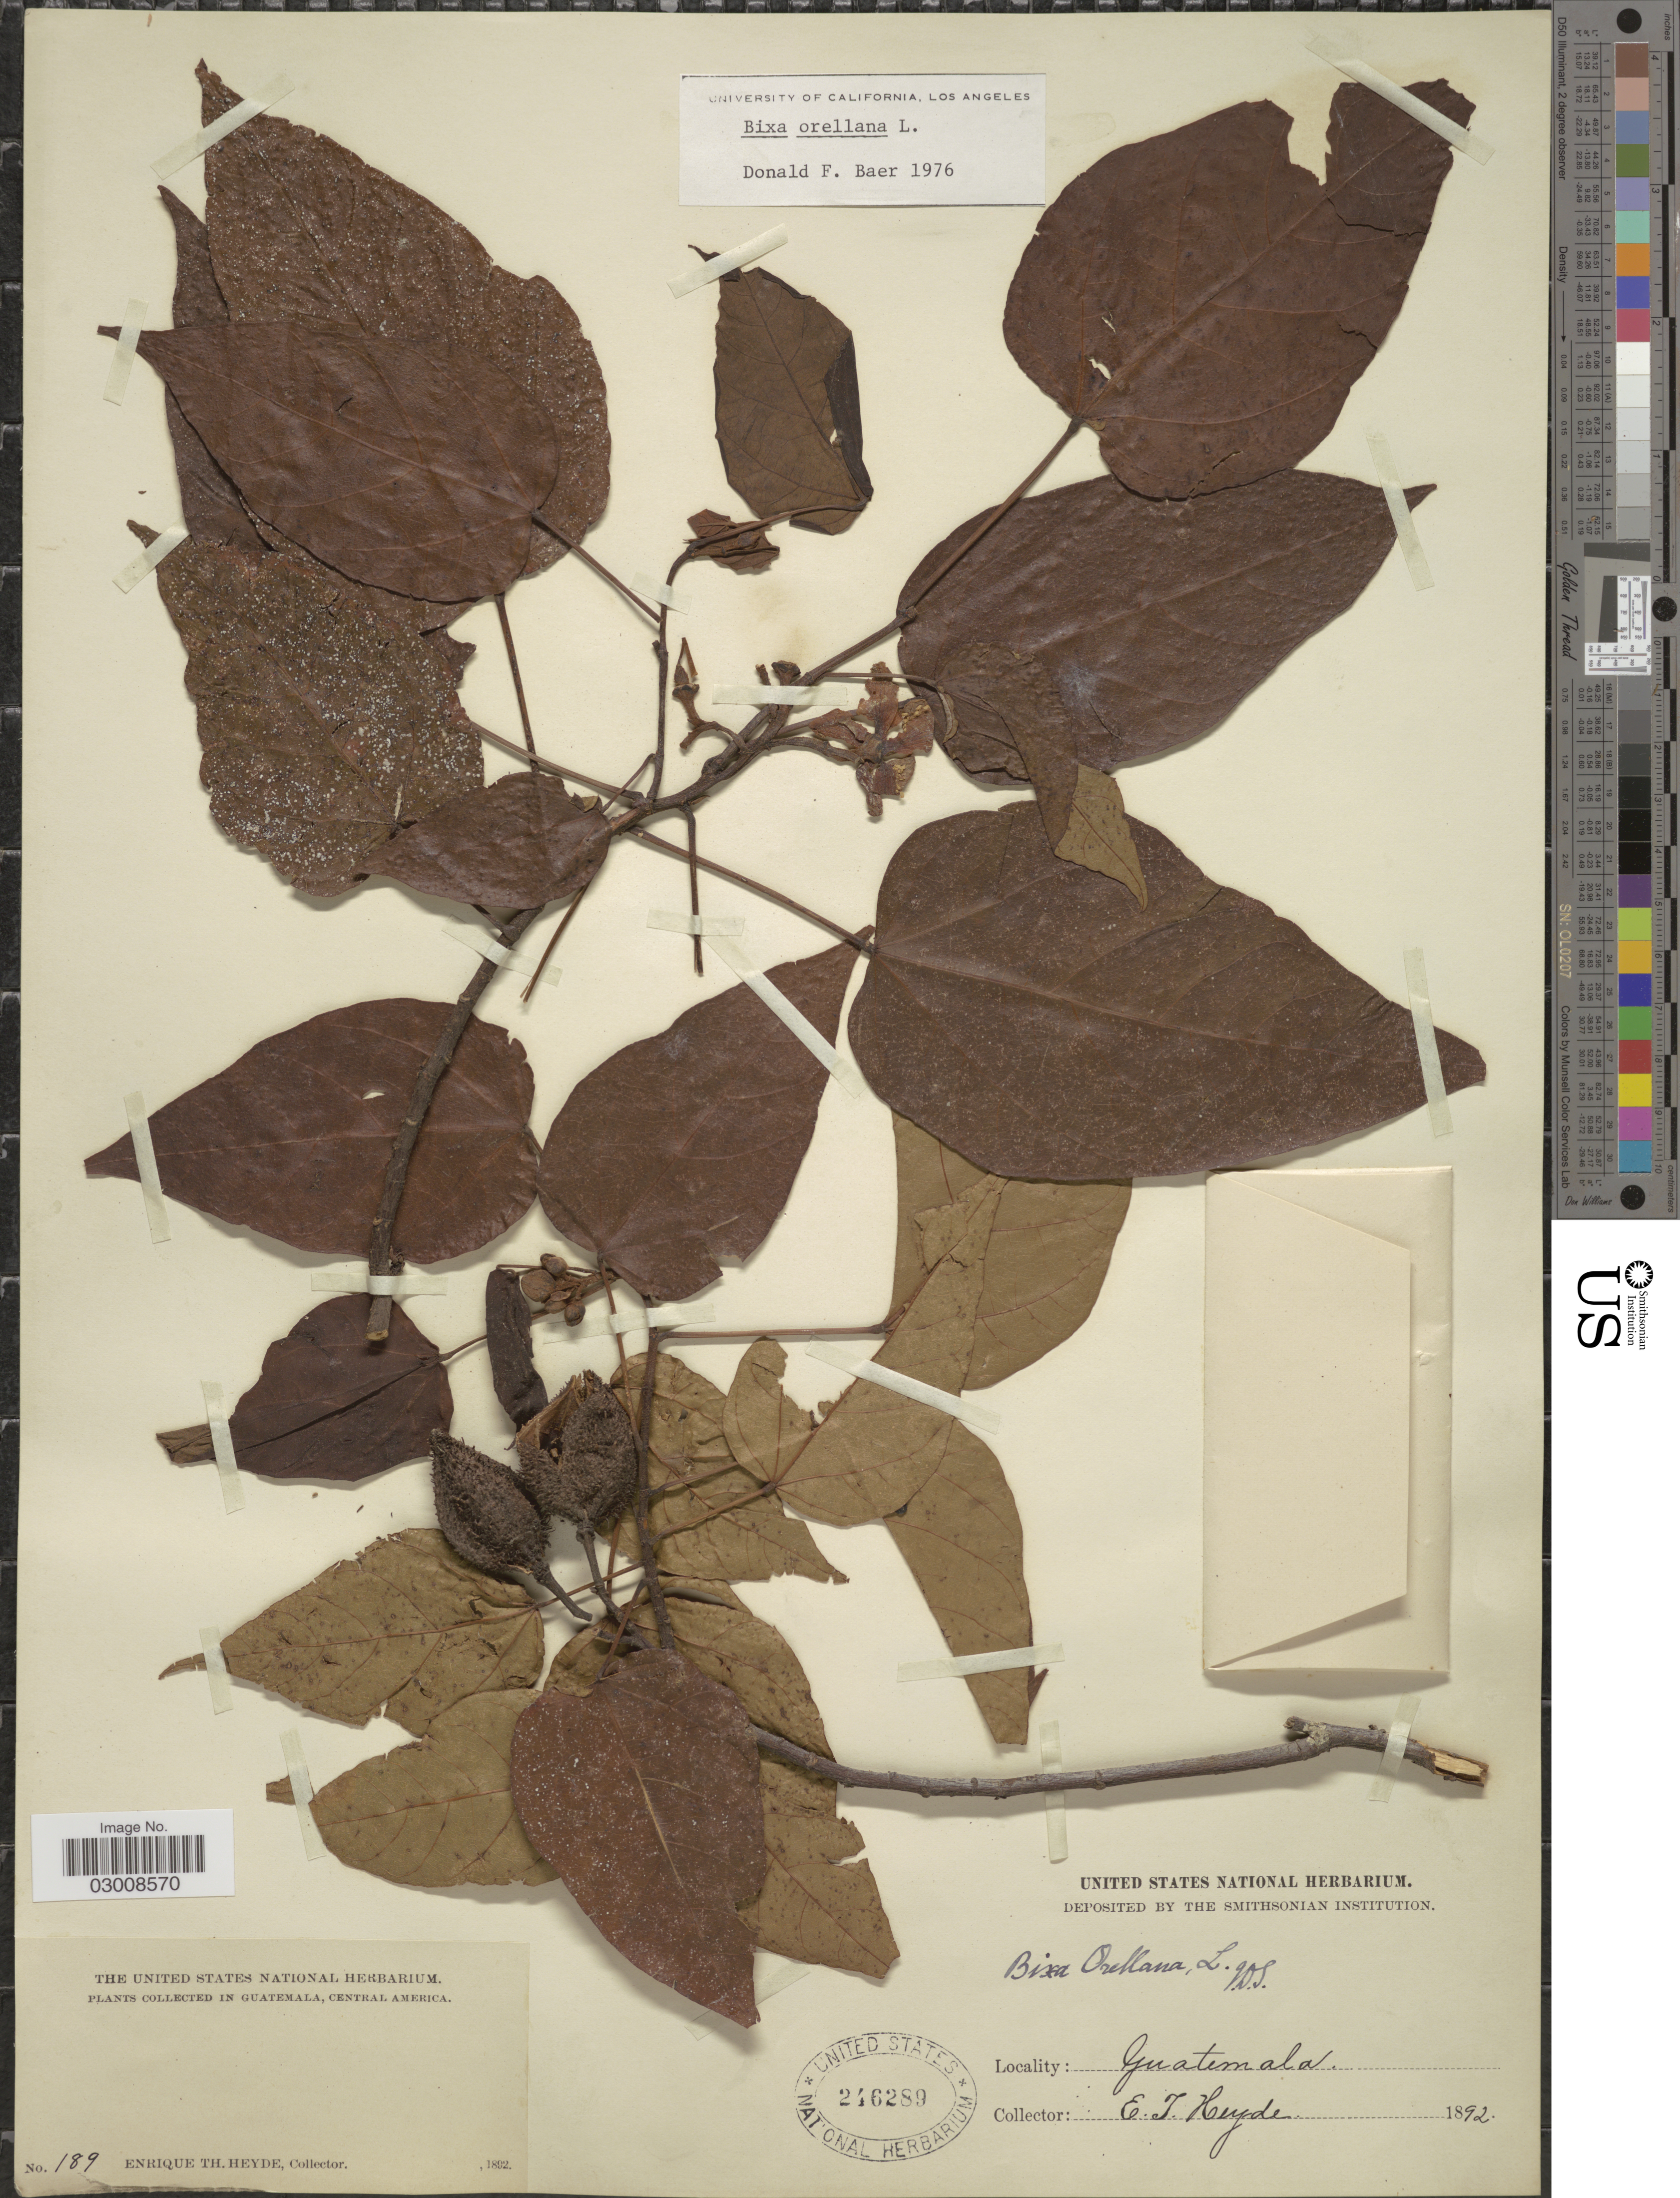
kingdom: Plantae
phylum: Tracheophyta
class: Magnoliopsida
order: Malvales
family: Bixaceae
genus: Bixa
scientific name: Bixa orellana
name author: L.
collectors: E. T. Heyde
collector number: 189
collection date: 1892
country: Guatemala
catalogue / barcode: US 246289